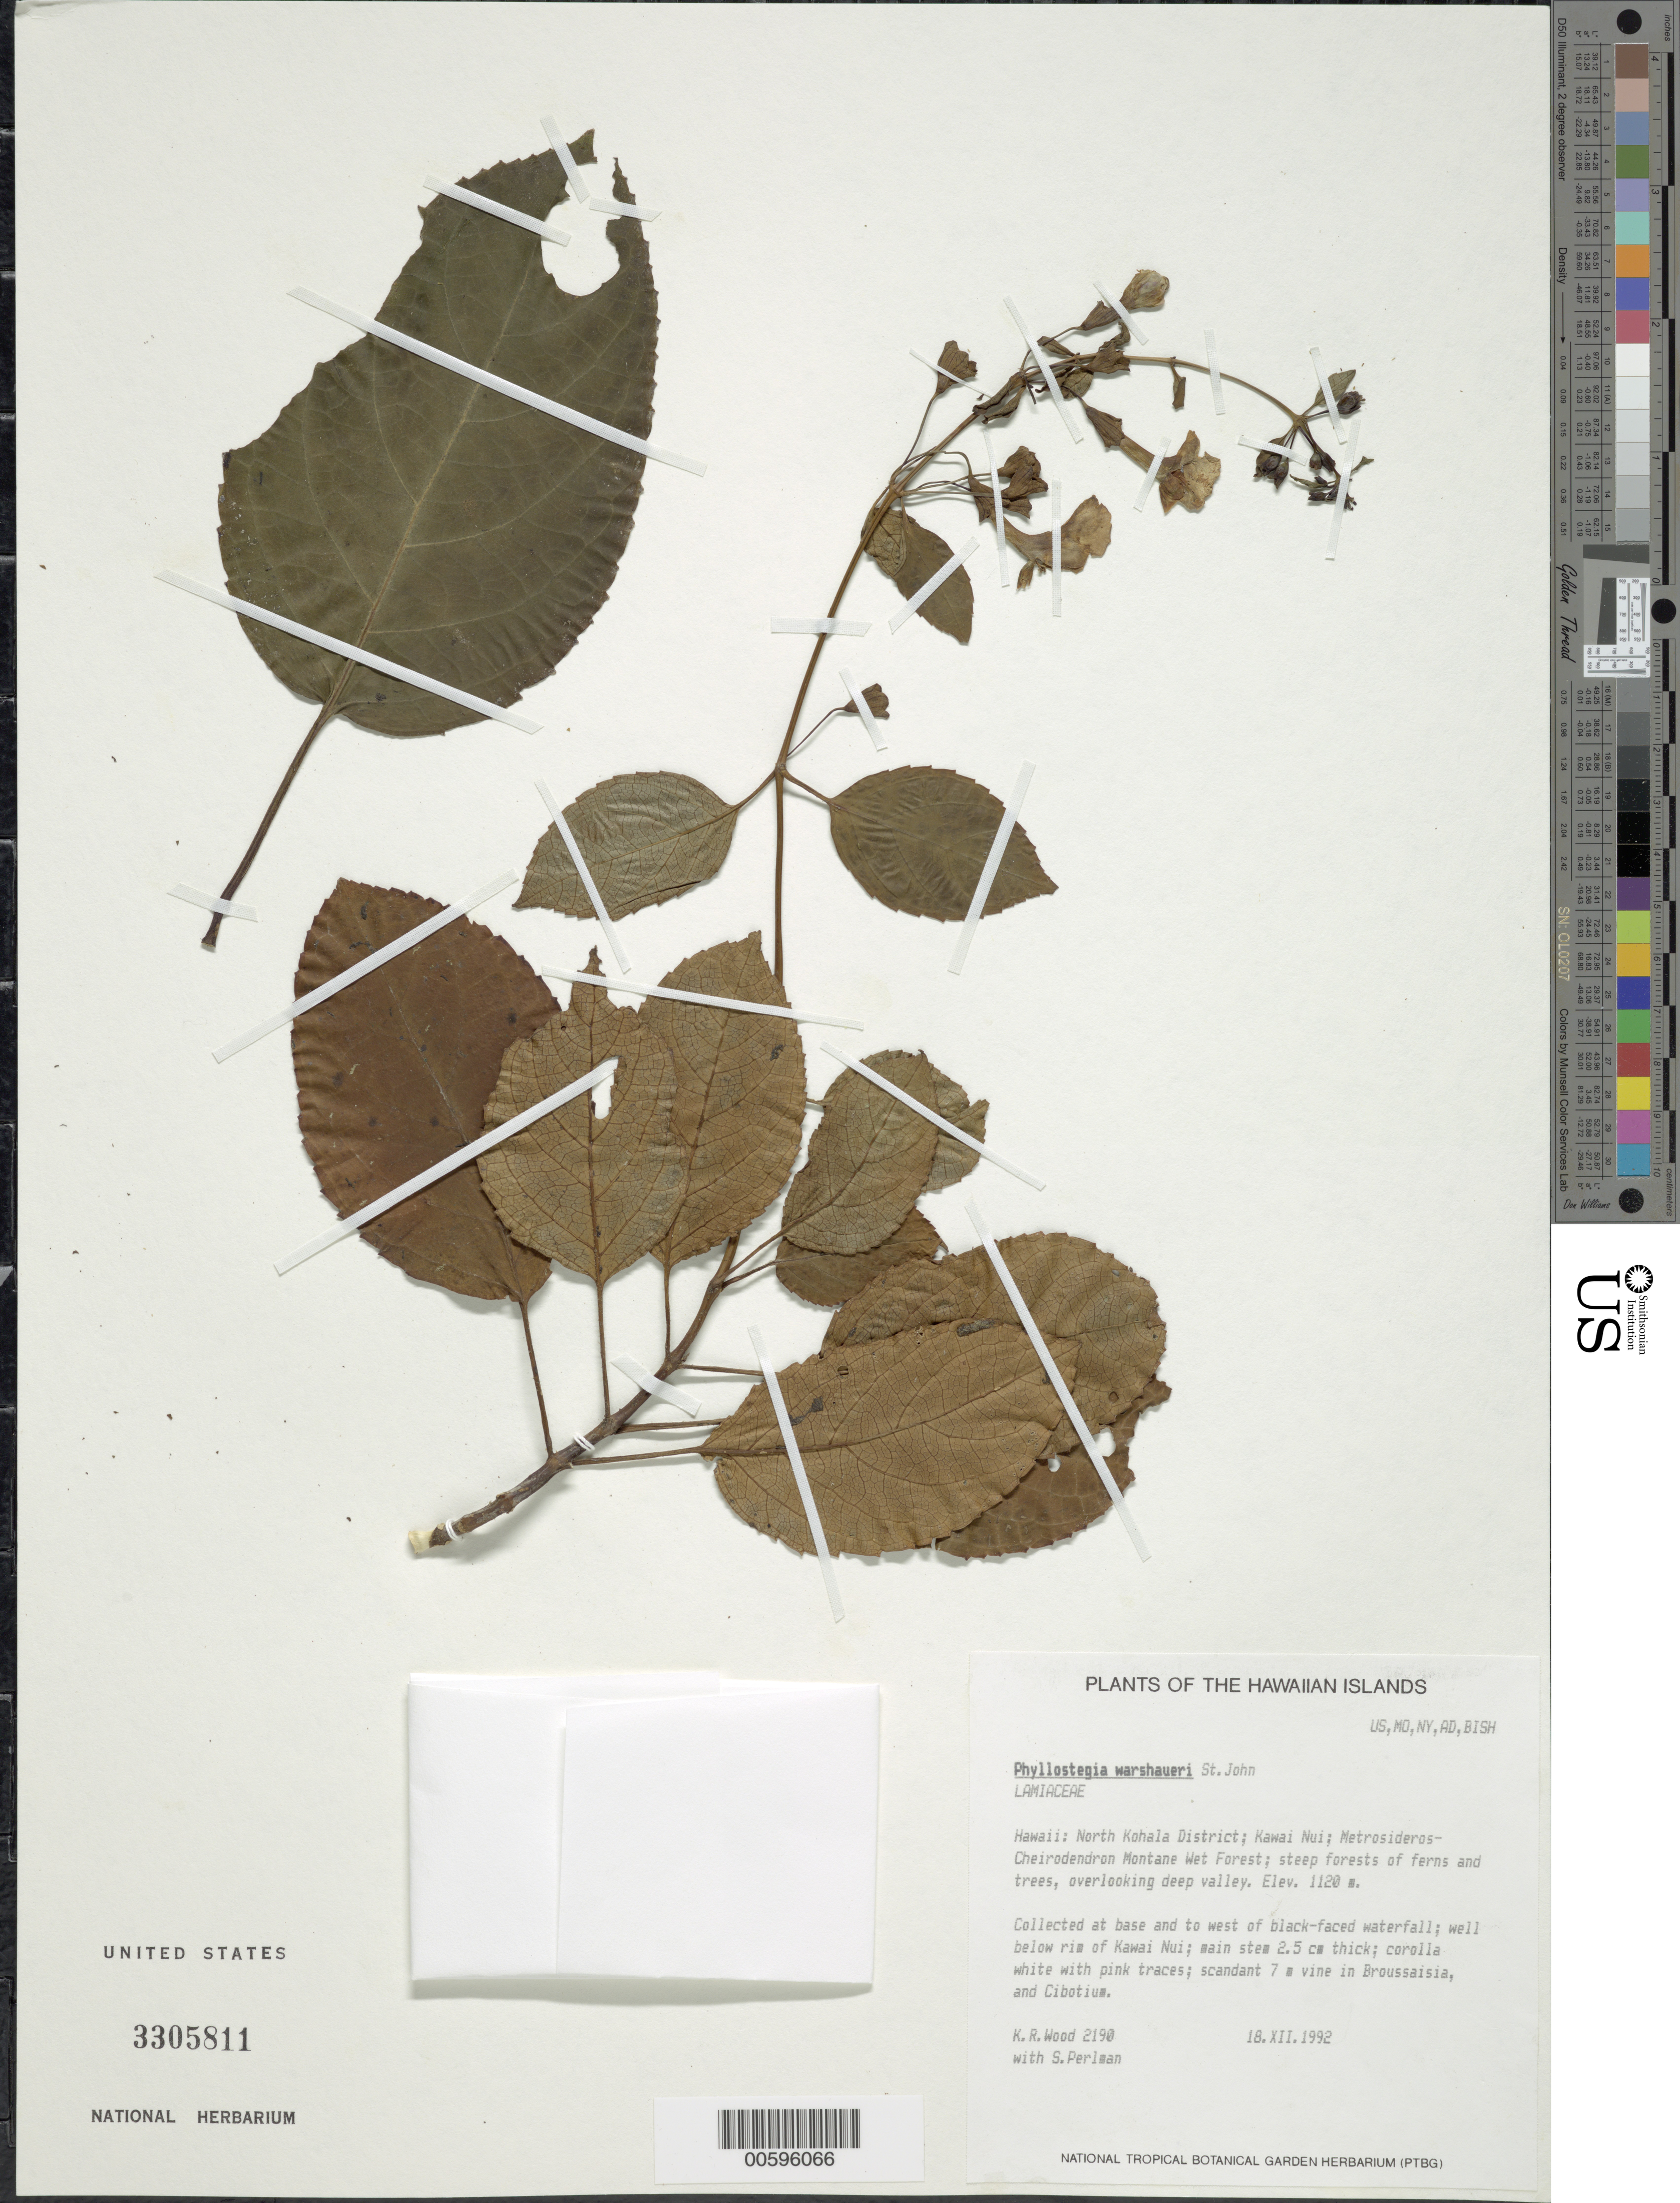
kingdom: Plantae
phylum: Tracheophyta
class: Magnoliopsida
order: Lamiales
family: Lamiaceae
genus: Phyllostegia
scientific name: Phyllostegia warshaueri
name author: H. St. John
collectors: K. R. Wood & S. P. Perlman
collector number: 2190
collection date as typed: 18 Dec 1992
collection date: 1992-12-18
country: United States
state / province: Hawaii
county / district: Hawaii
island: Hawaii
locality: North Kohala Dist; Kawai Nui. At base and to W of black-faced waterfall; well below rim of Kawai Nui.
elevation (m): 1120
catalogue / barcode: US 3305811